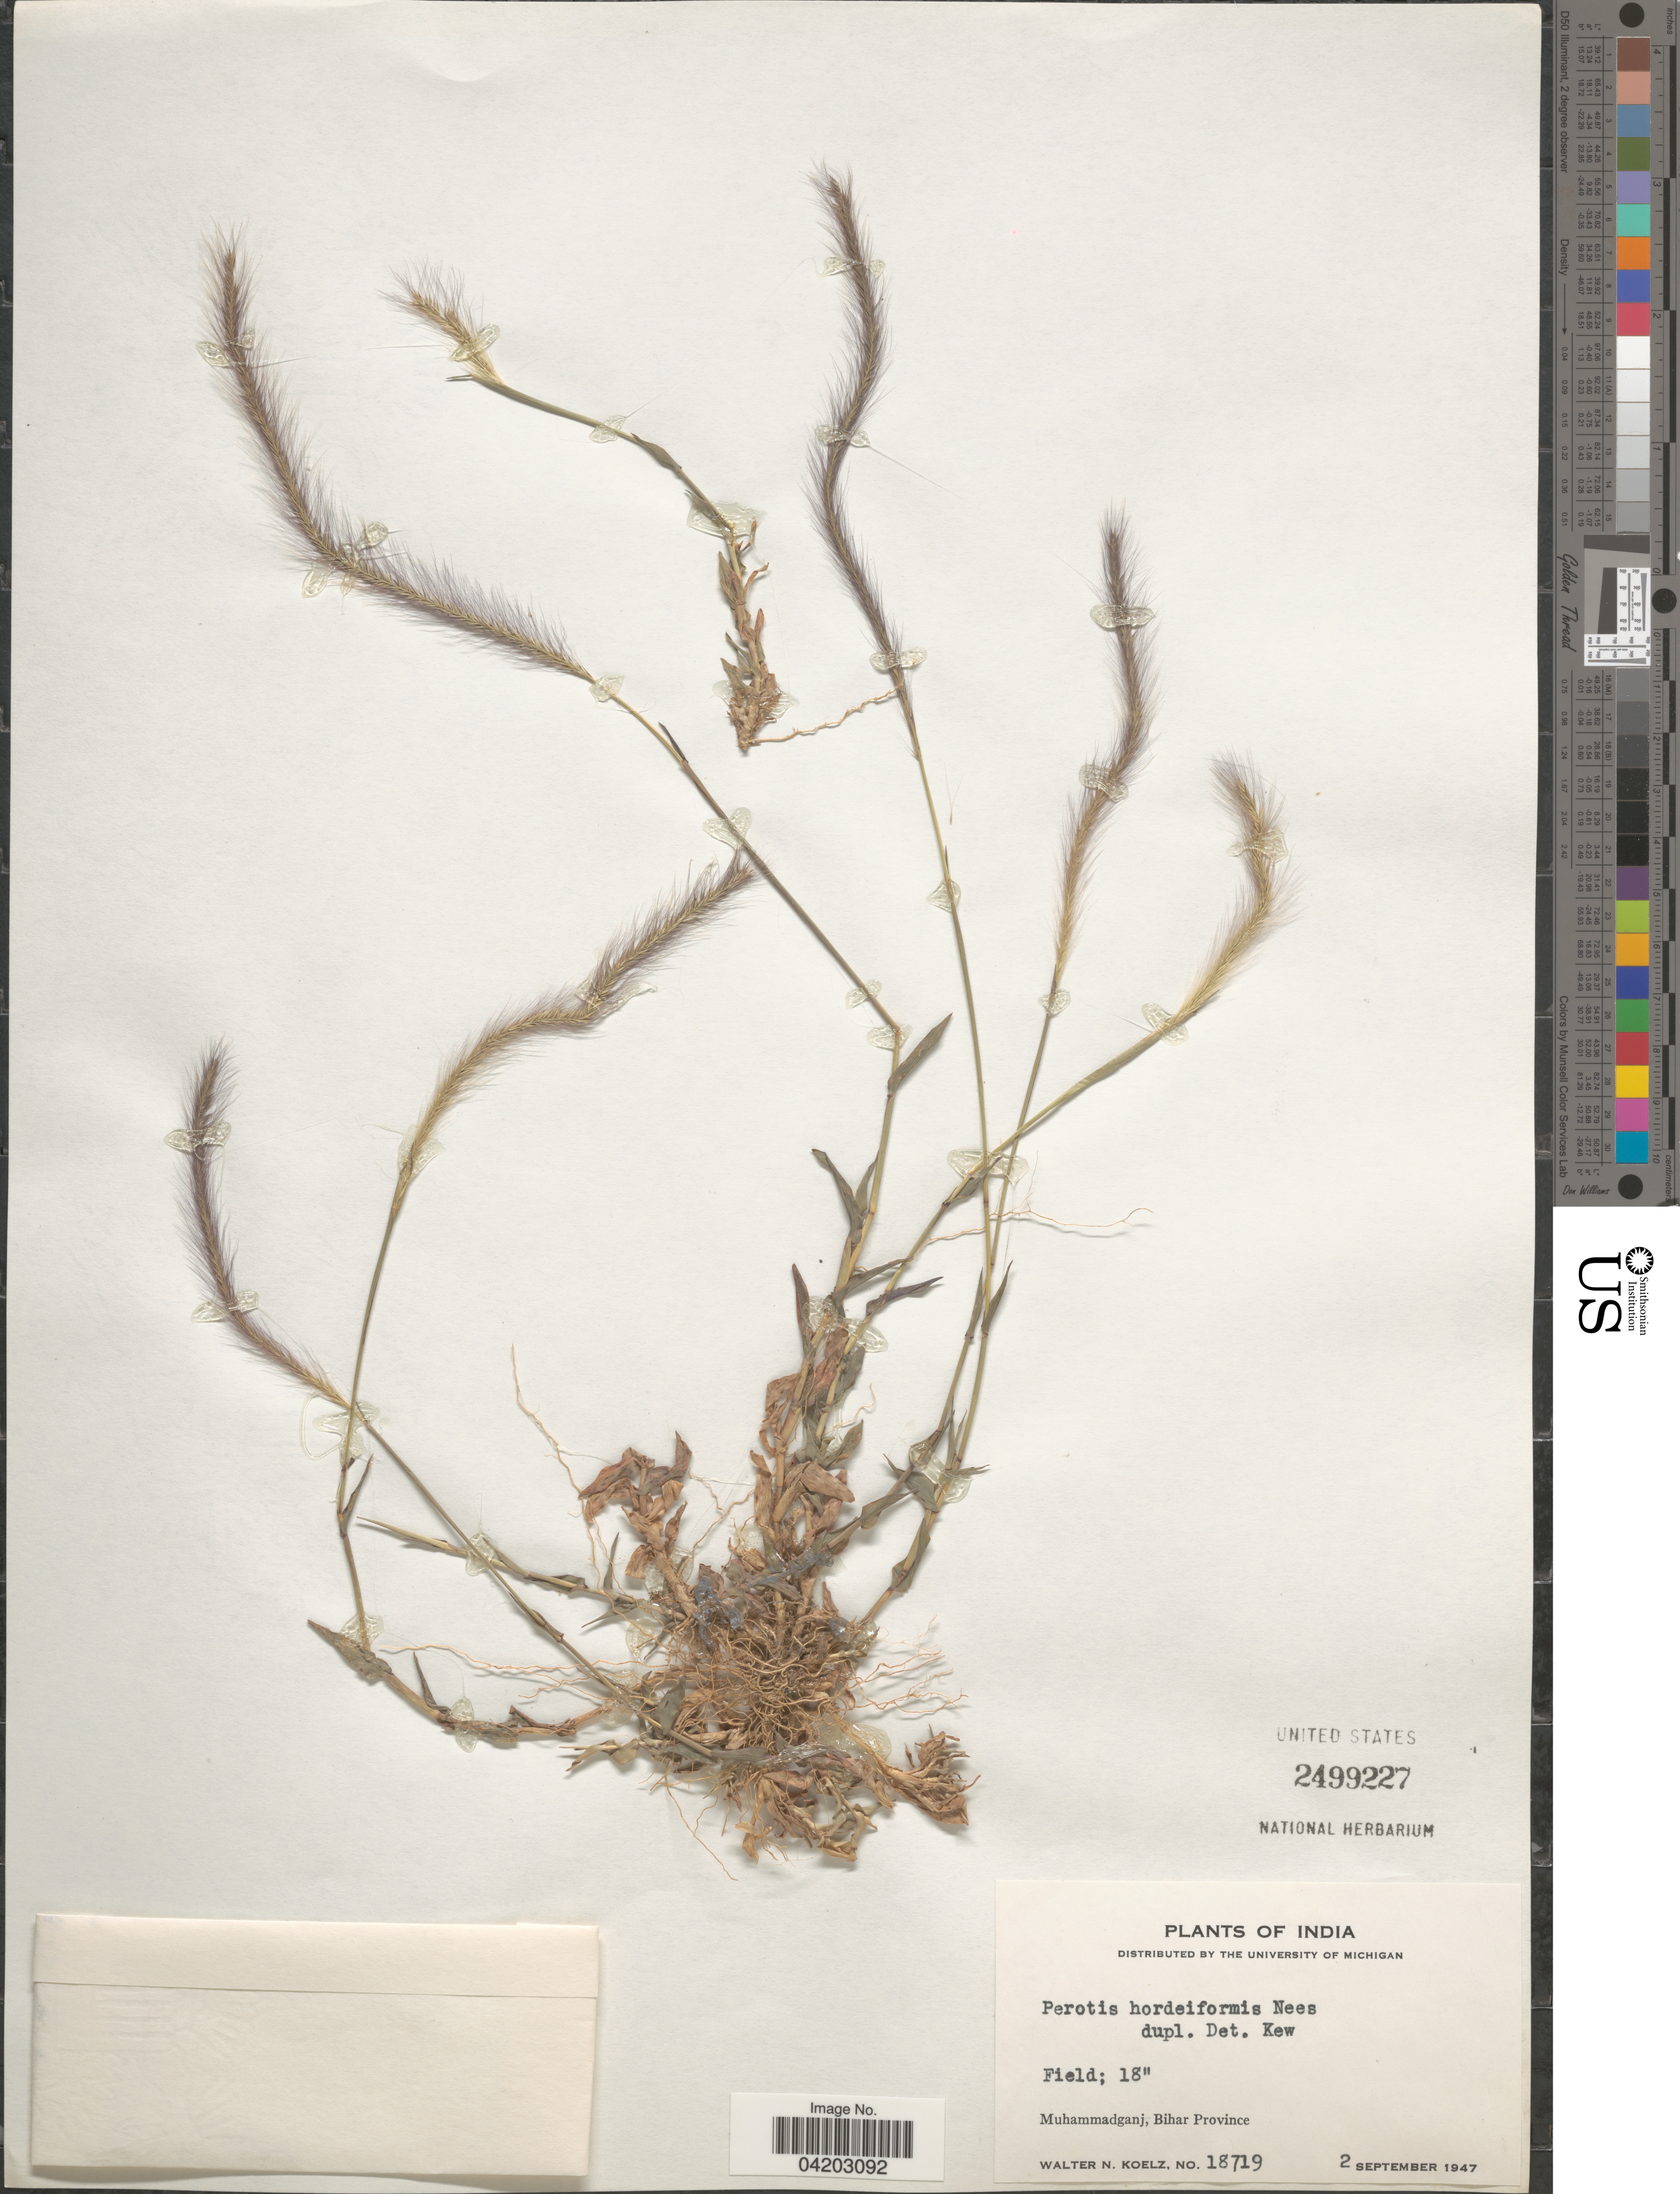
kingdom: Plantae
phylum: Tracheophyta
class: Liliopsida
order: Poales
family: Poaceae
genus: Perotis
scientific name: Perotis hordeiformis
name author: Nees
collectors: W. N. Koelz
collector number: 18719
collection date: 1947-09-02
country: India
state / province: Bihar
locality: Field; 18. Muhammadganj.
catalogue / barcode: US 2499227